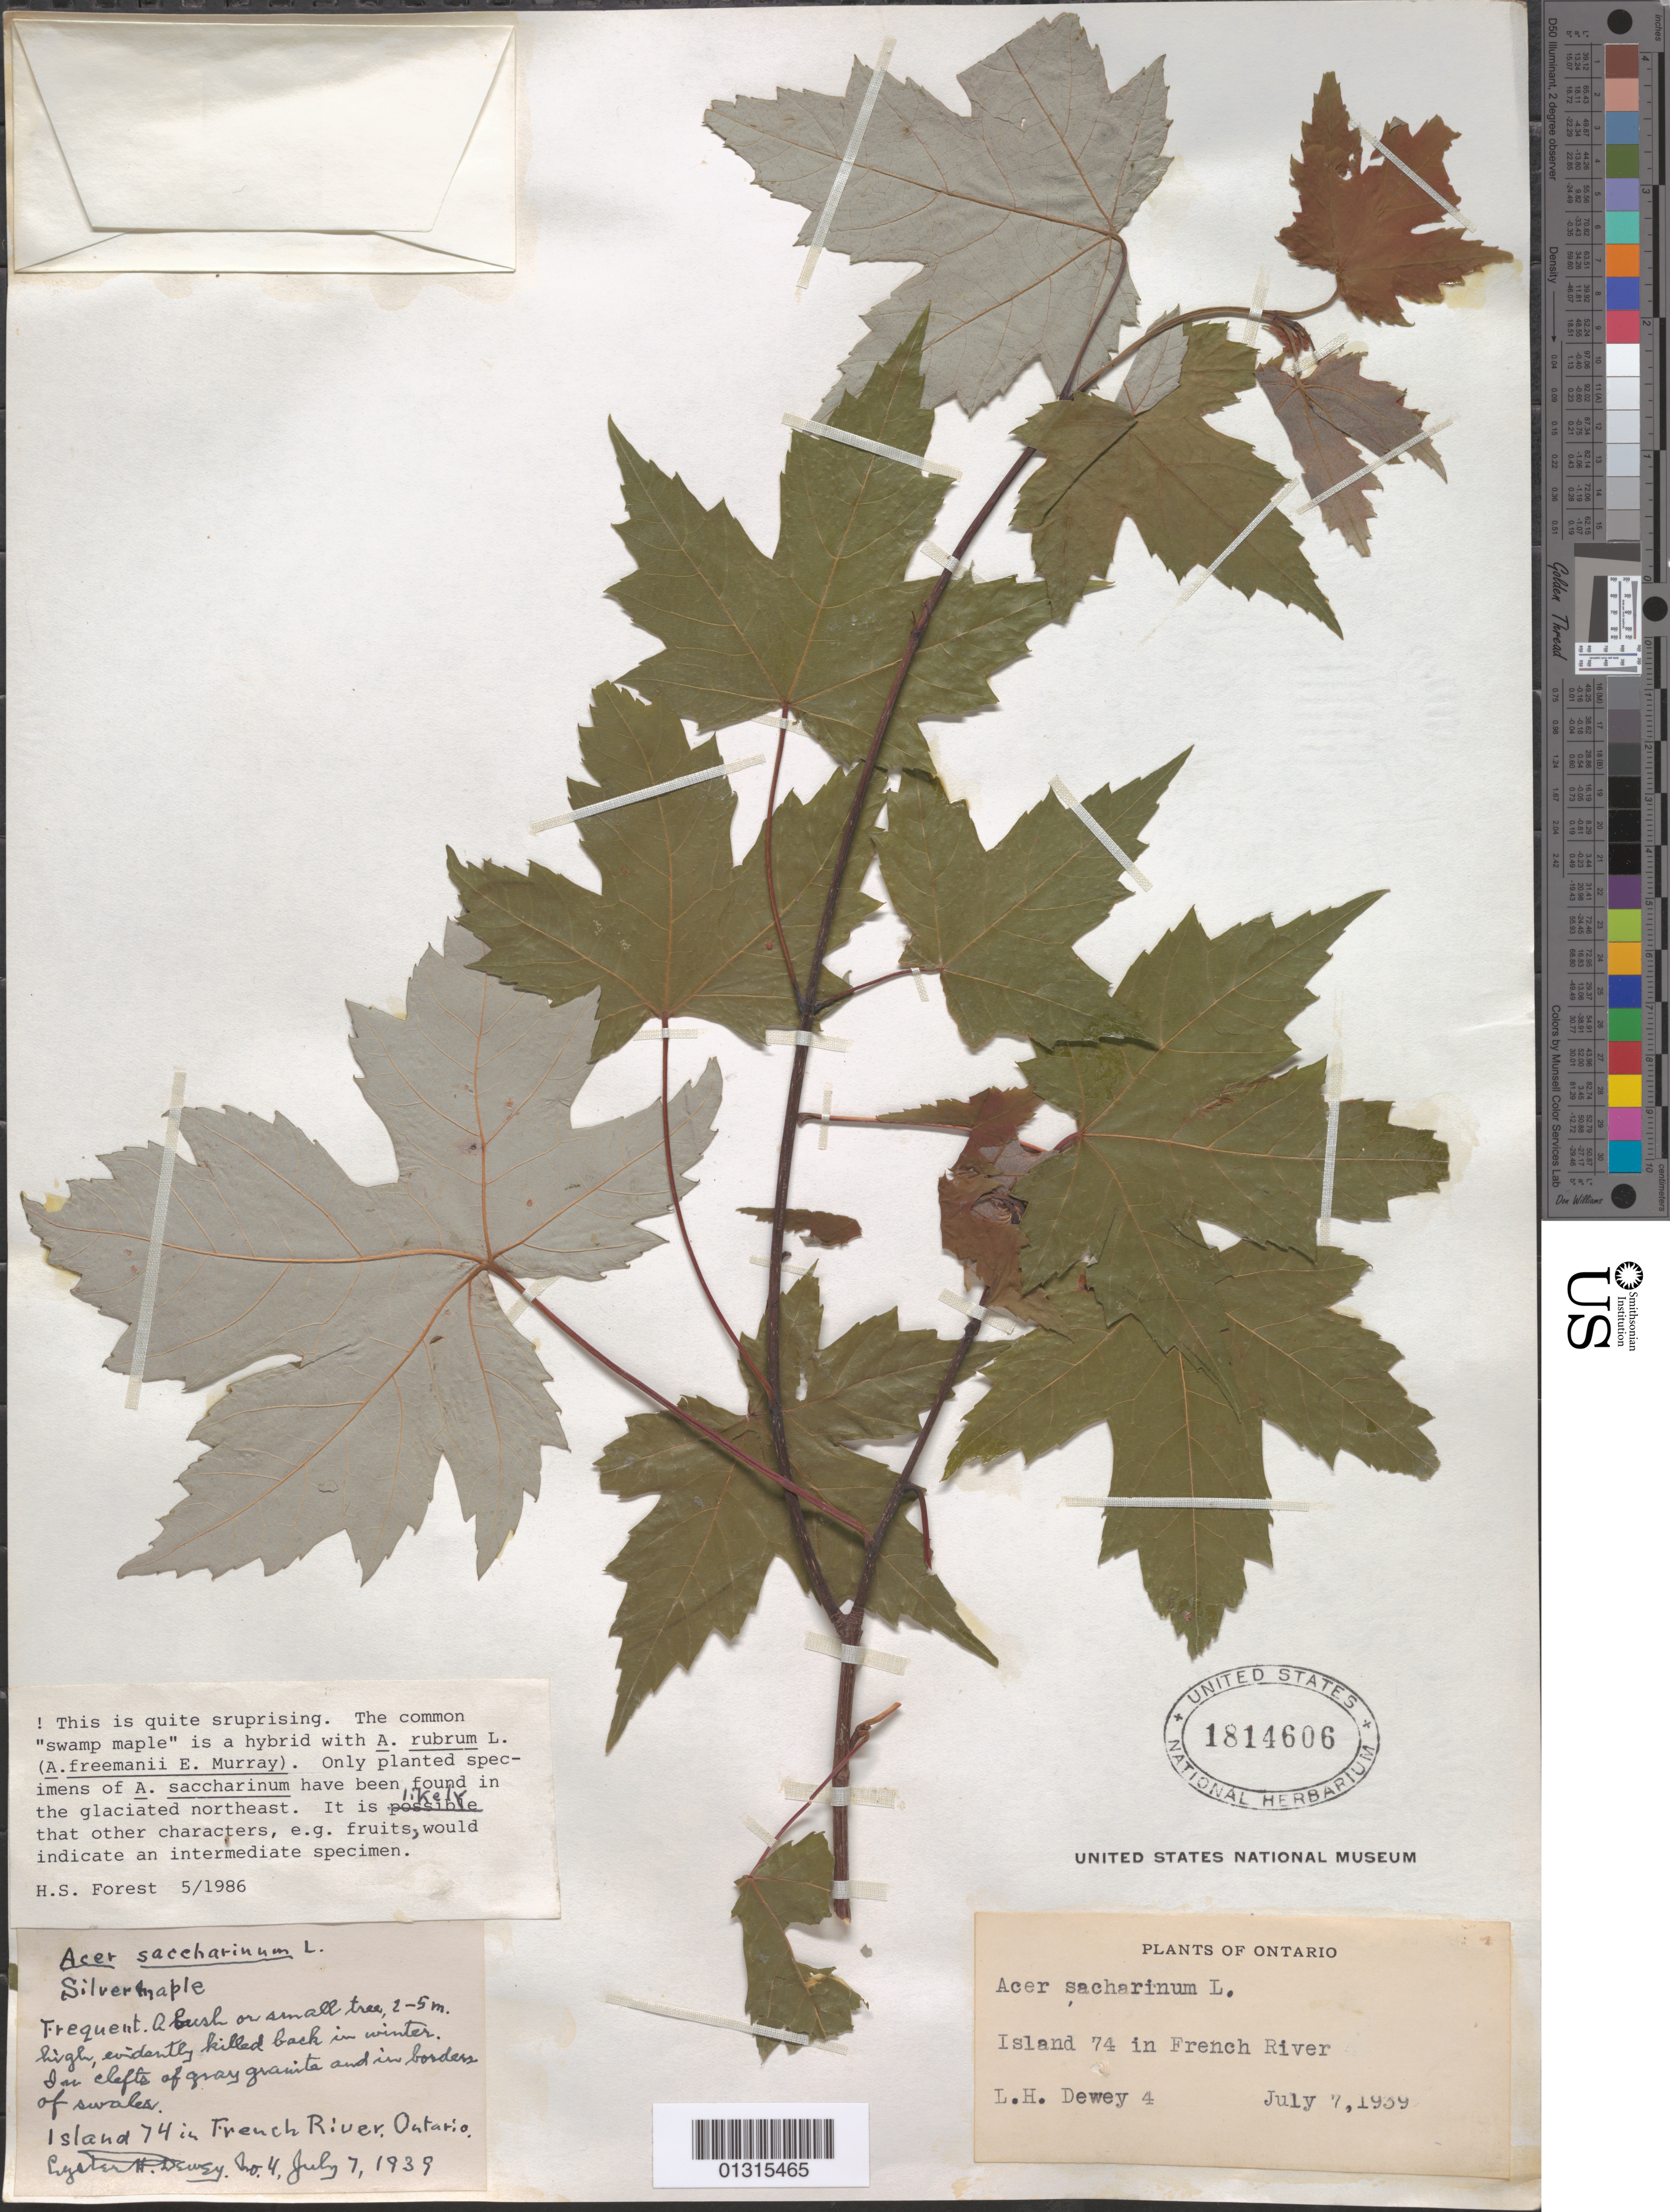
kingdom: Plantae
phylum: Tracheophyta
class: Magnoliopsida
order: Sapindales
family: Sapindaceae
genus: Acer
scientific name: Acer saccharinum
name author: L.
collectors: L. H. Dewey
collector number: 4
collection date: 1939-07-07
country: Canada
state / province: Ontario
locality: Island 74, French River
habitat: In clefts of gray granite and in borders of swales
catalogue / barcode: US 1814606